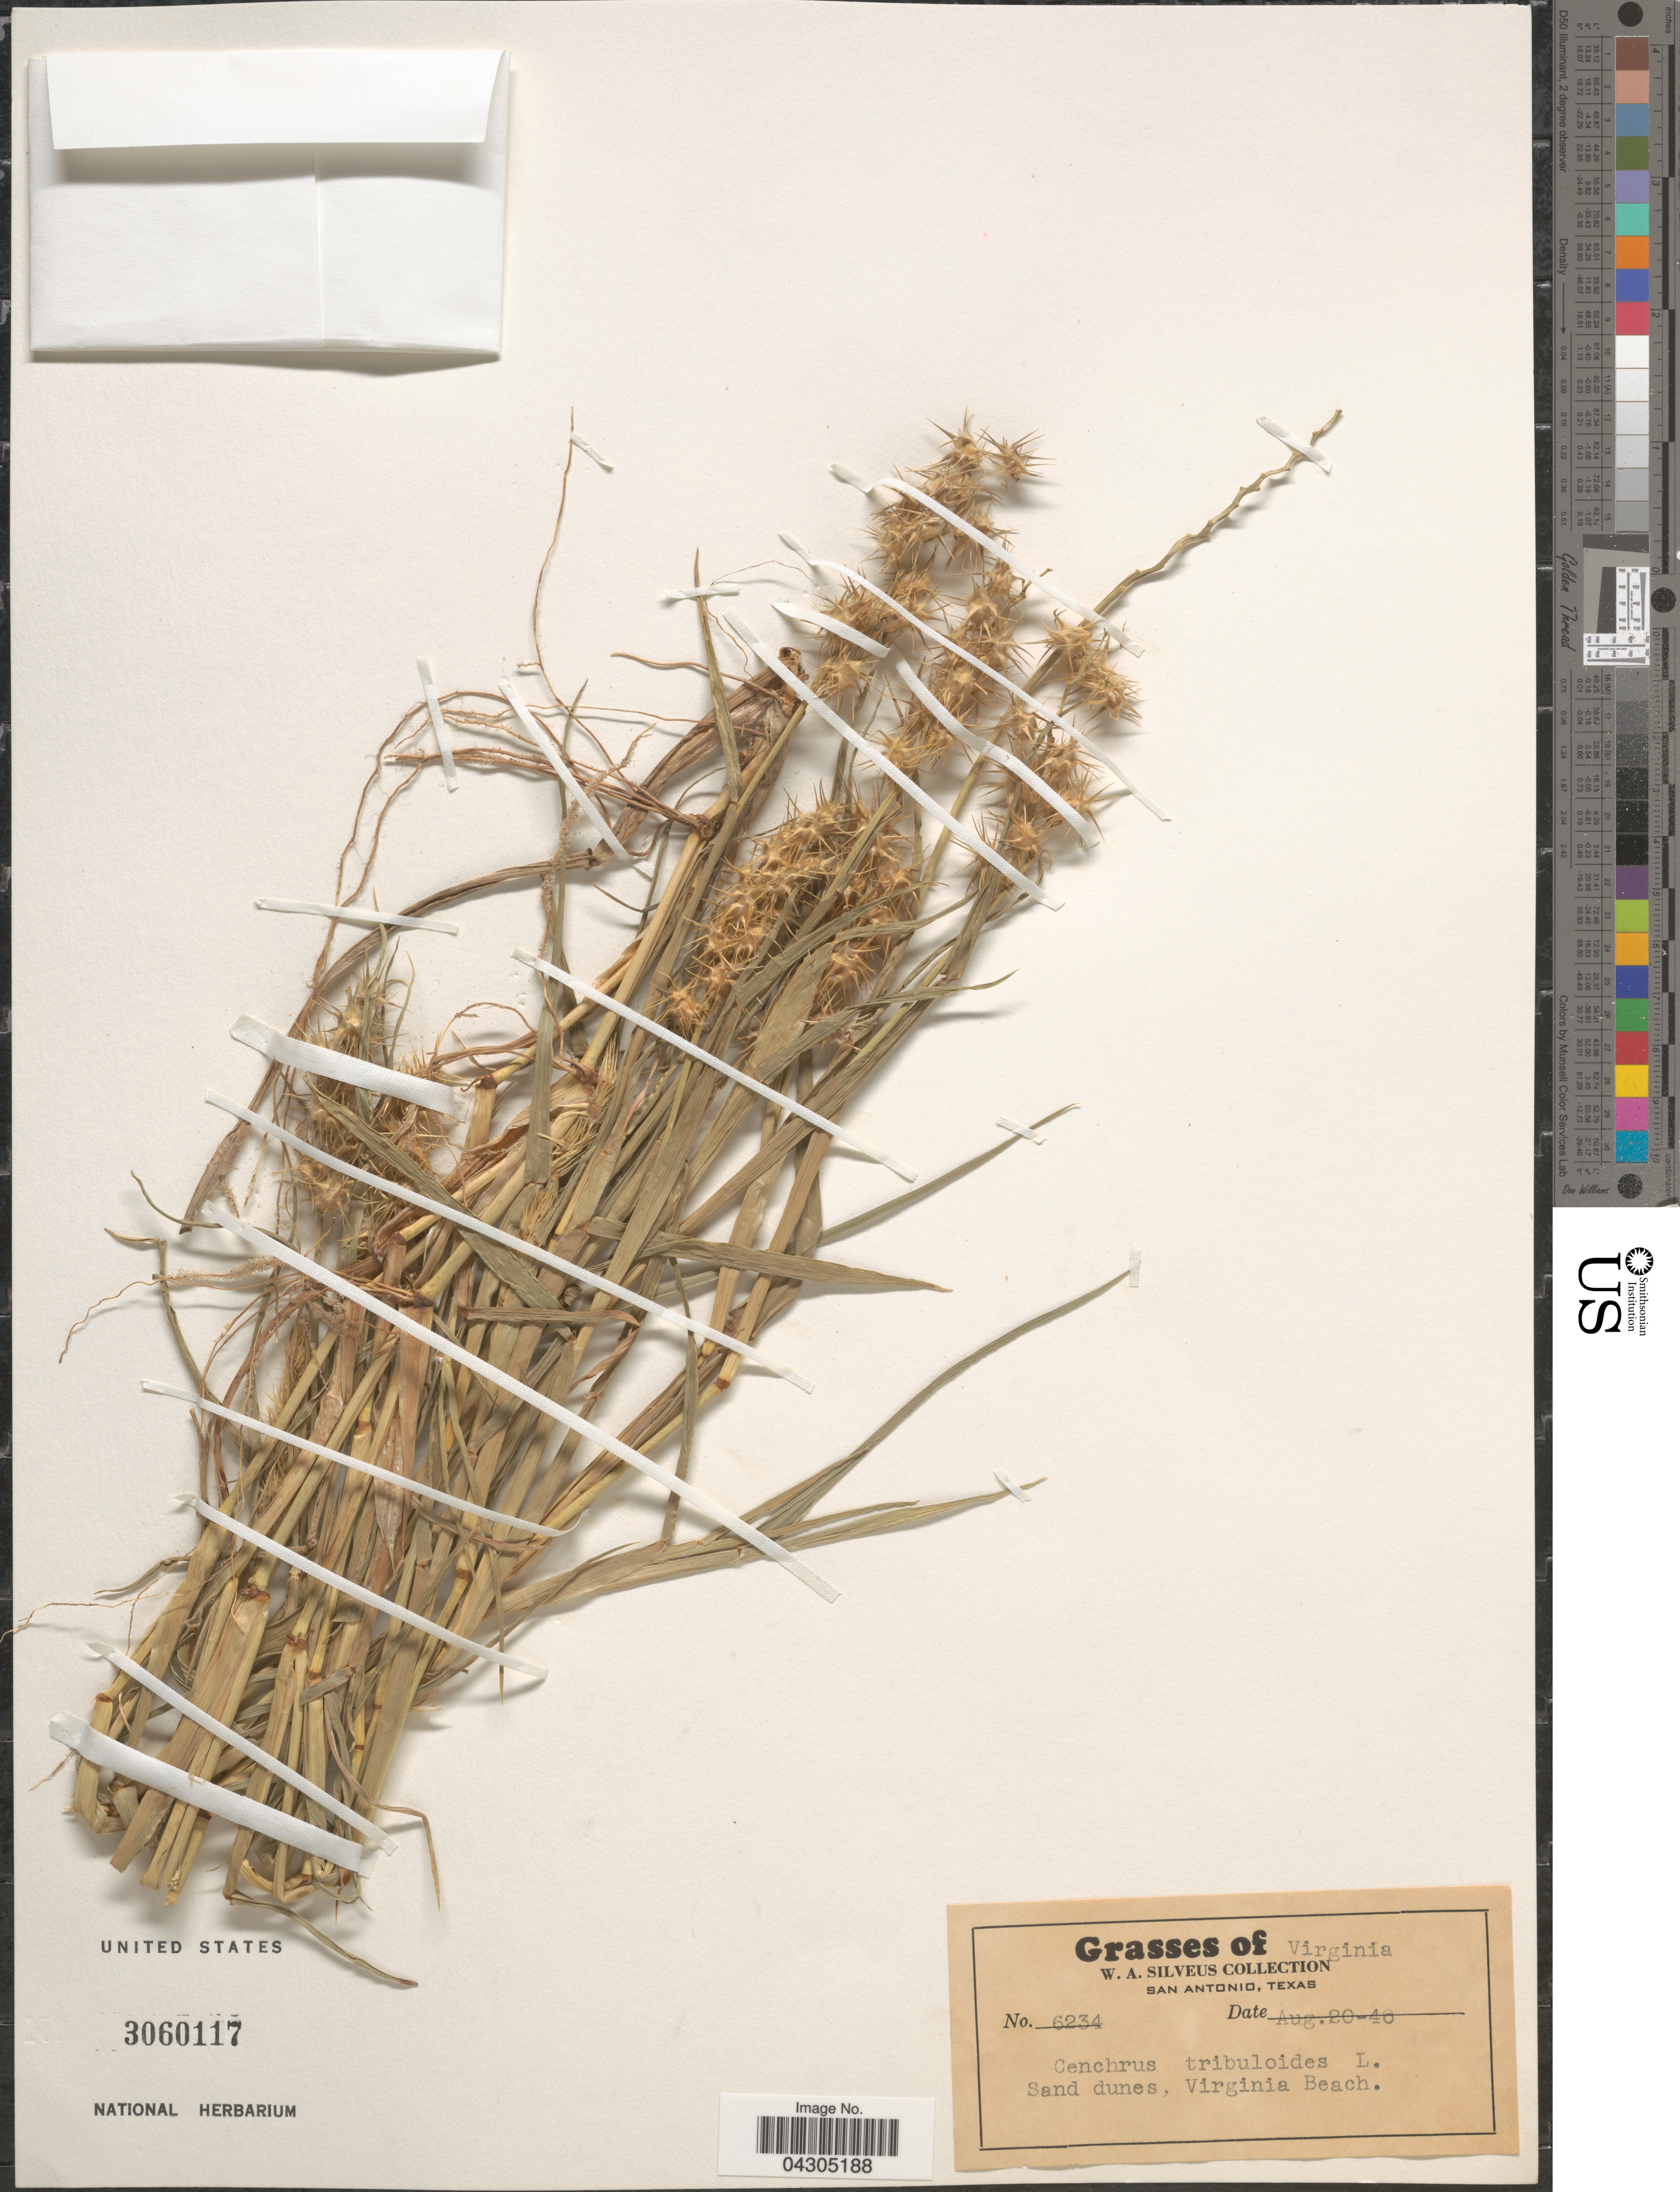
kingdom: Plantae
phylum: Tracheophyta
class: Liliopsida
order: Poales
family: Poaceae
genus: Cenchrus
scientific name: Cenchrus tribuloides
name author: L.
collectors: W. Silveus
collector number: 6234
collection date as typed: Transcribed d/m/y: 20/8/40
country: United States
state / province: Virginia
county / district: City of Virginia Beach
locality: Sand dunes, Virginia Beach.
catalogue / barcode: US 3060117